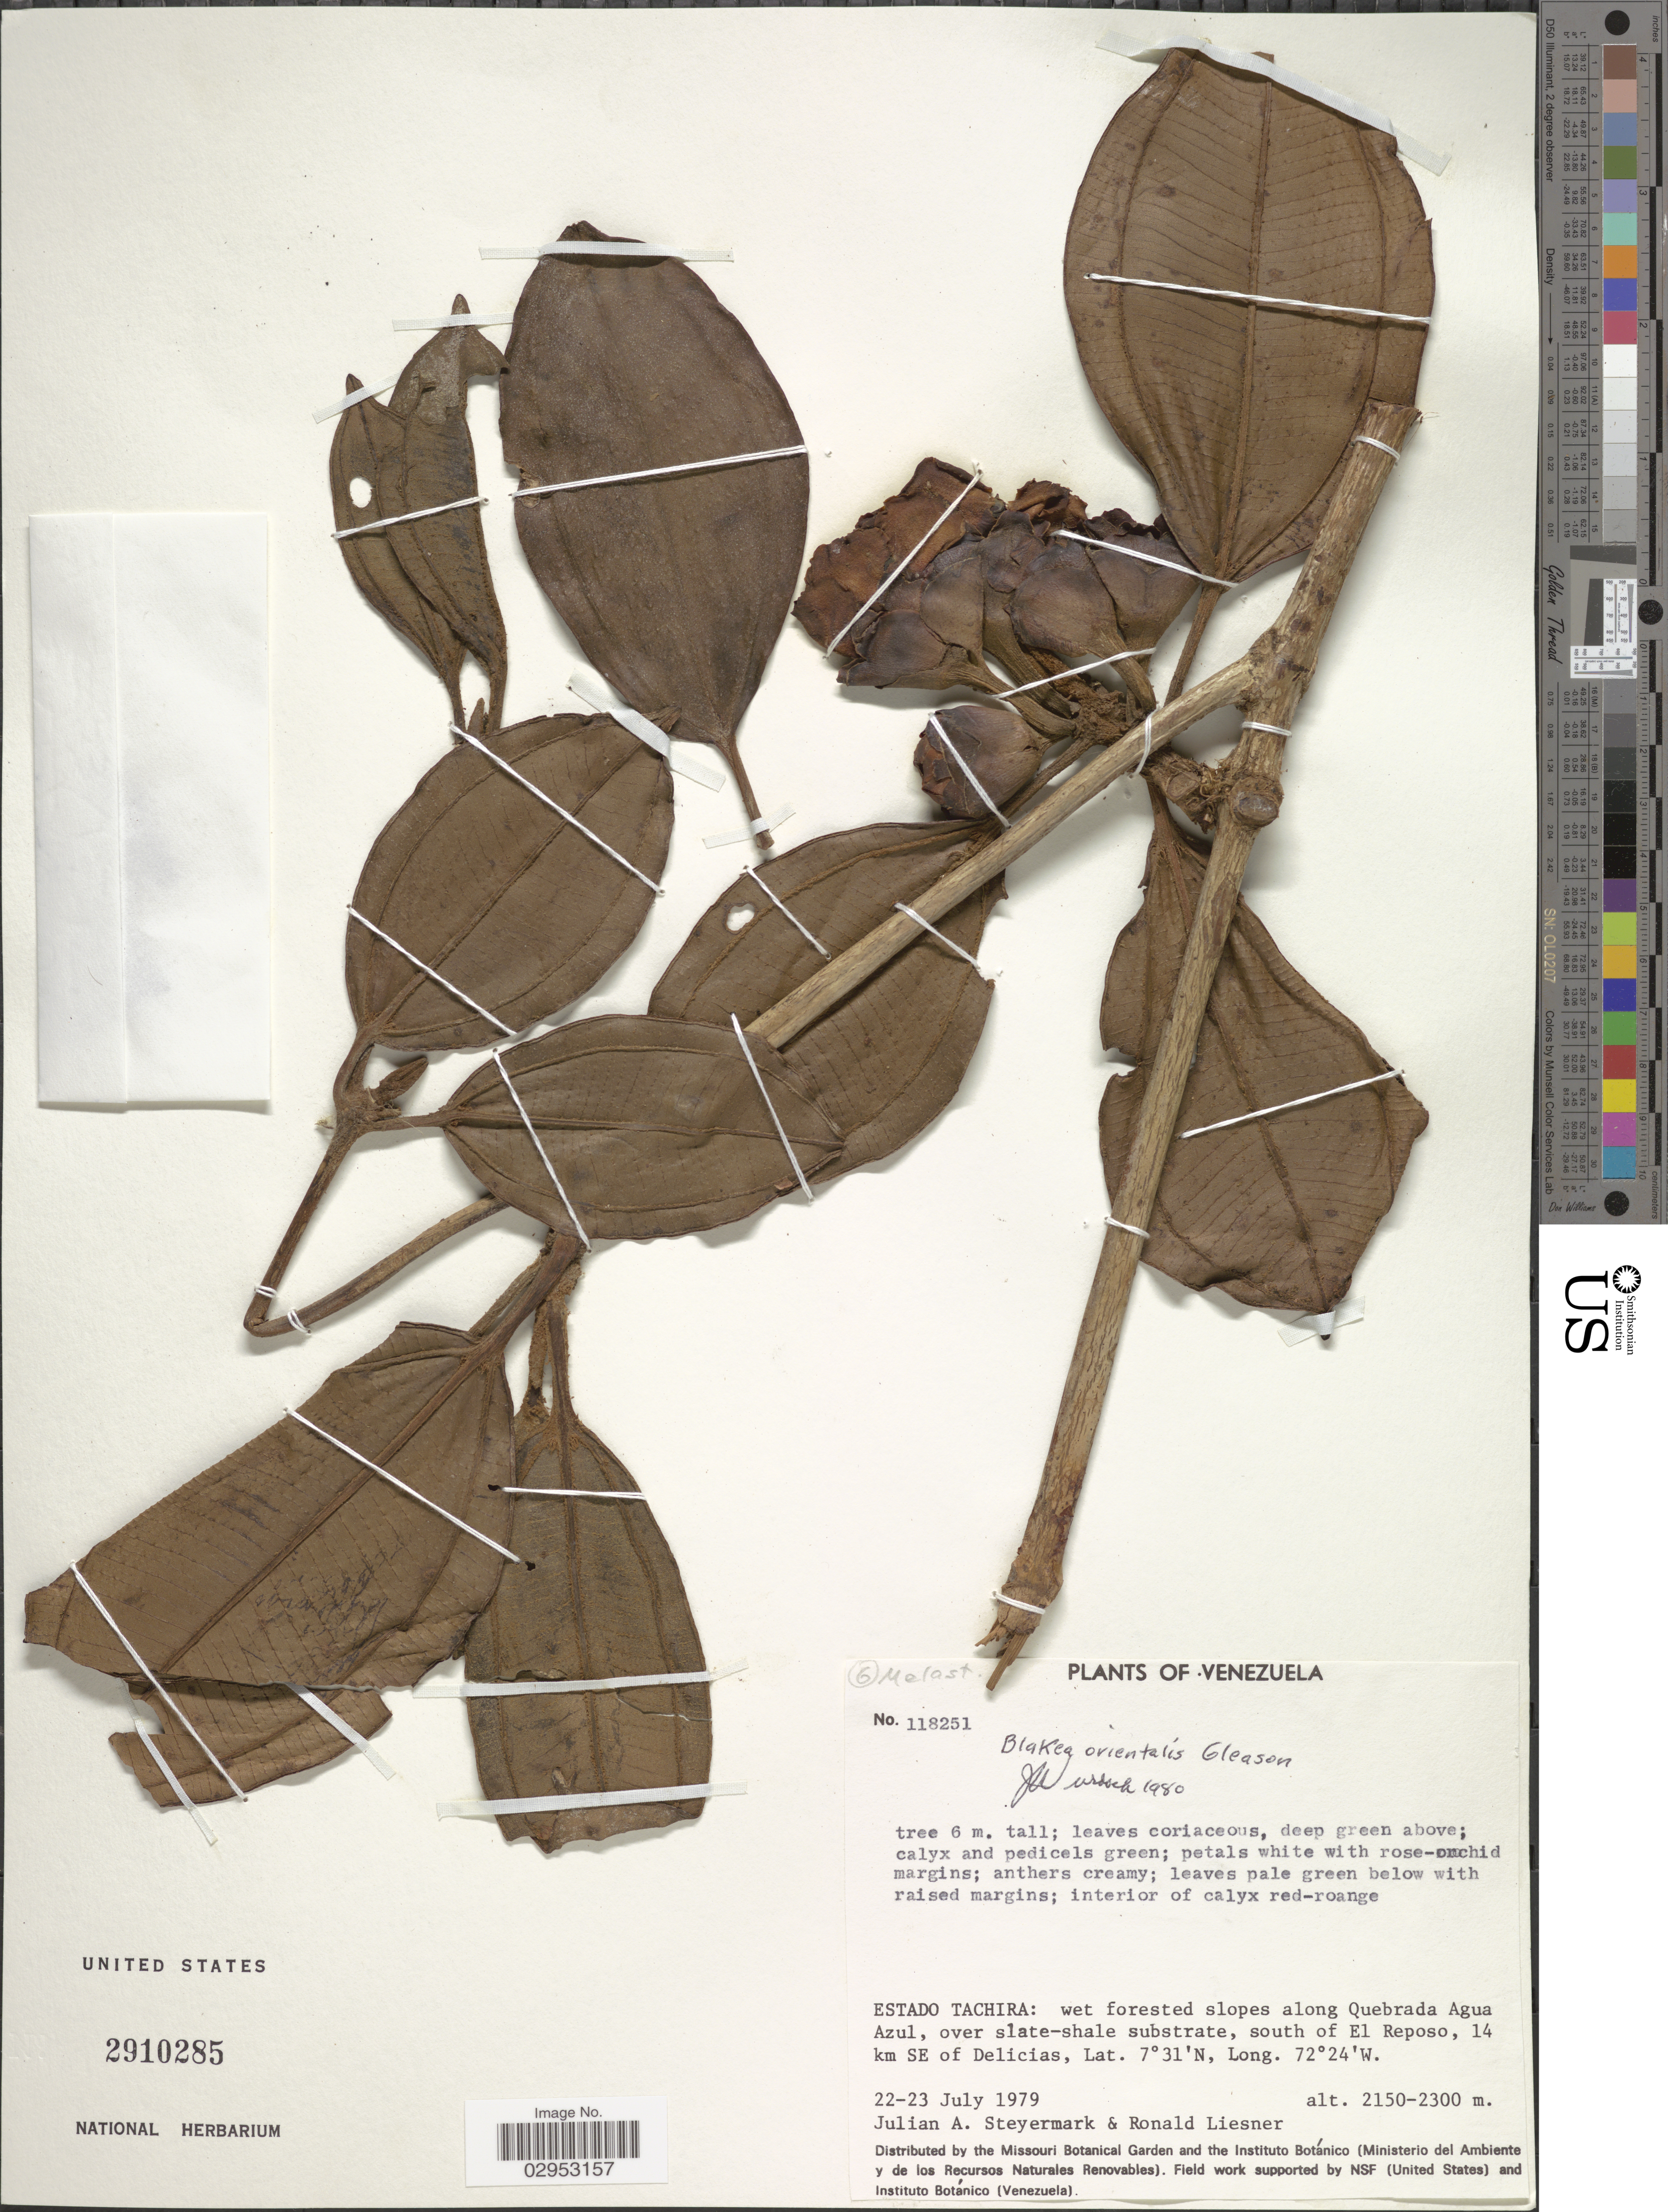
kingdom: Plantae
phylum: Tracheophyta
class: Magnoliopsida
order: Myrtales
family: Melastomataceae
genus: Blakea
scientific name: Blakea orientalis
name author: Gleason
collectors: J. Steyermark & R. L. Liesner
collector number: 118251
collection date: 1979-07-22/1979-07-23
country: Venezuela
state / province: Tachira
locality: Wet forested slopes along Quebrada Agua Azul, over slate-shale substrate, south of El Reposo, 14 km SE of Delicias.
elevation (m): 2150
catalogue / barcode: US 2910285